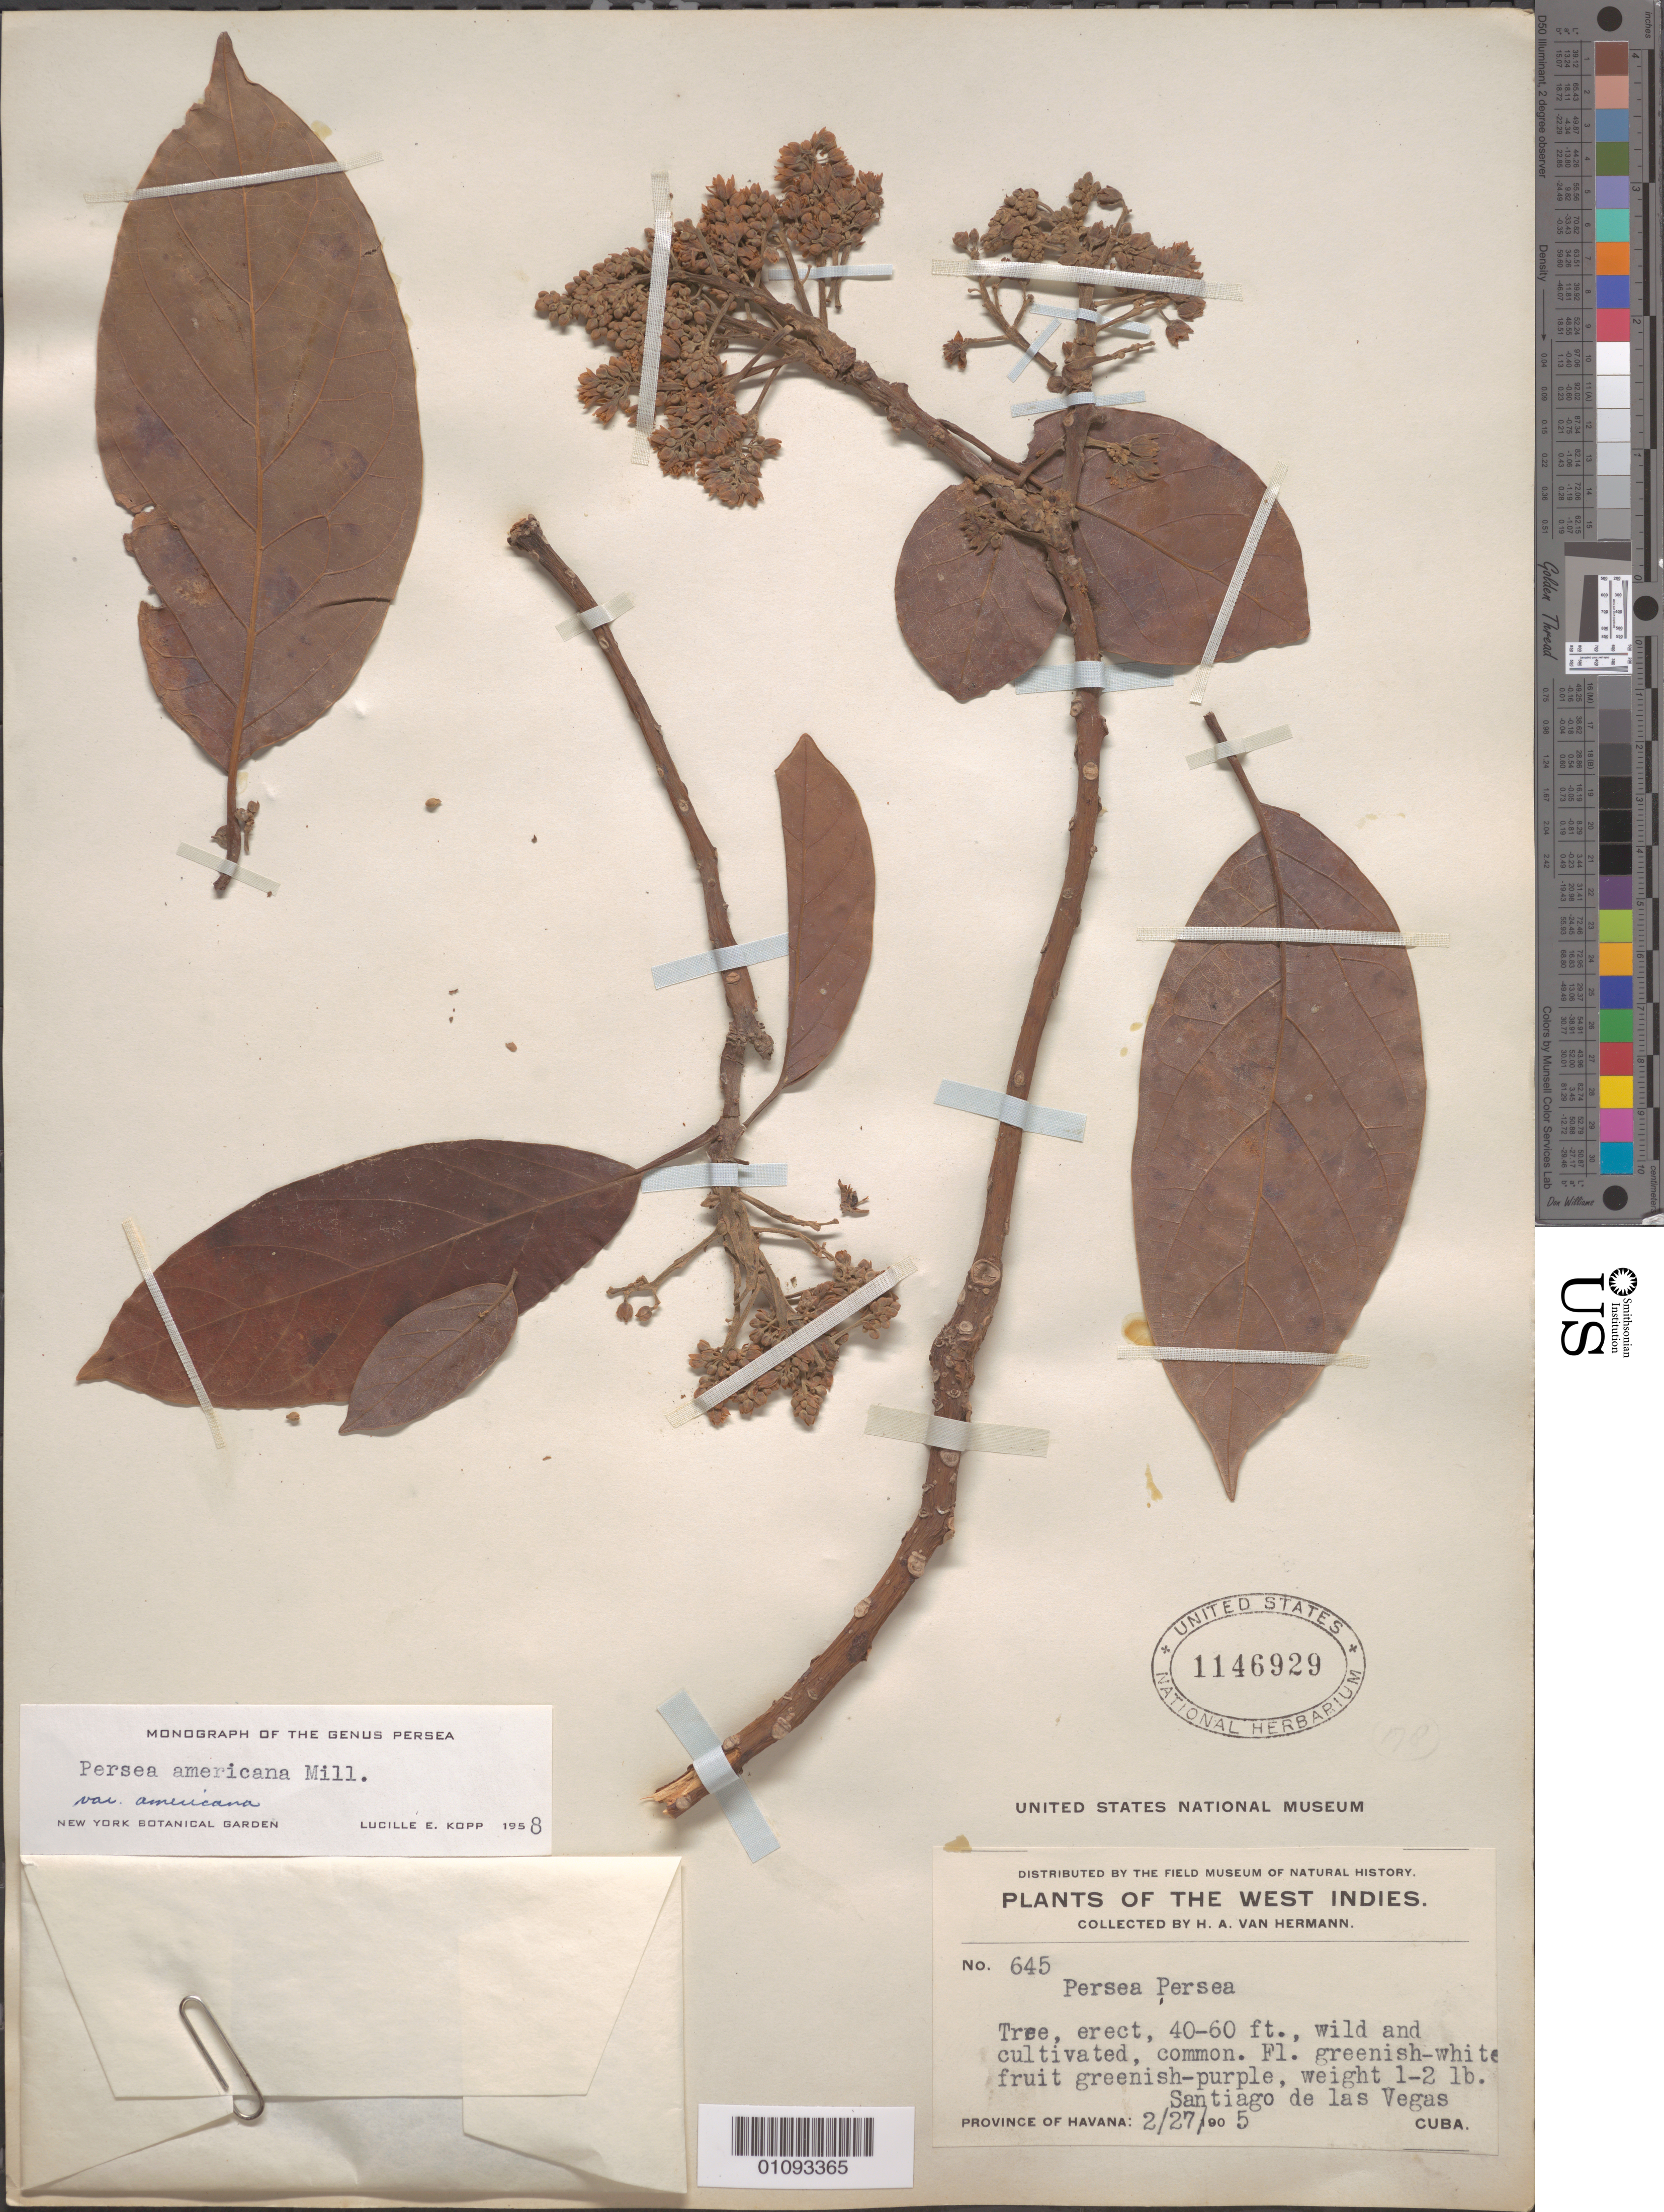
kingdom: Plantae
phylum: Tracheophyta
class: Magnoliopsida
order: Laurales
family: Lauraceae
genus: Persea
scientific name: Persea americana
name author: Mill.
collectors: H. A. Van Hermann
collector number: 645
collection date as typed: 27 Feb 1905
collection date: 1905-02-27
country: Cuba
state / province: La Habana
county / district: Municipio Boyeros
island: Cuba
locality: Santiago de Las Vegas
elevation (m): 97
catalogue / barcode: US 1146929